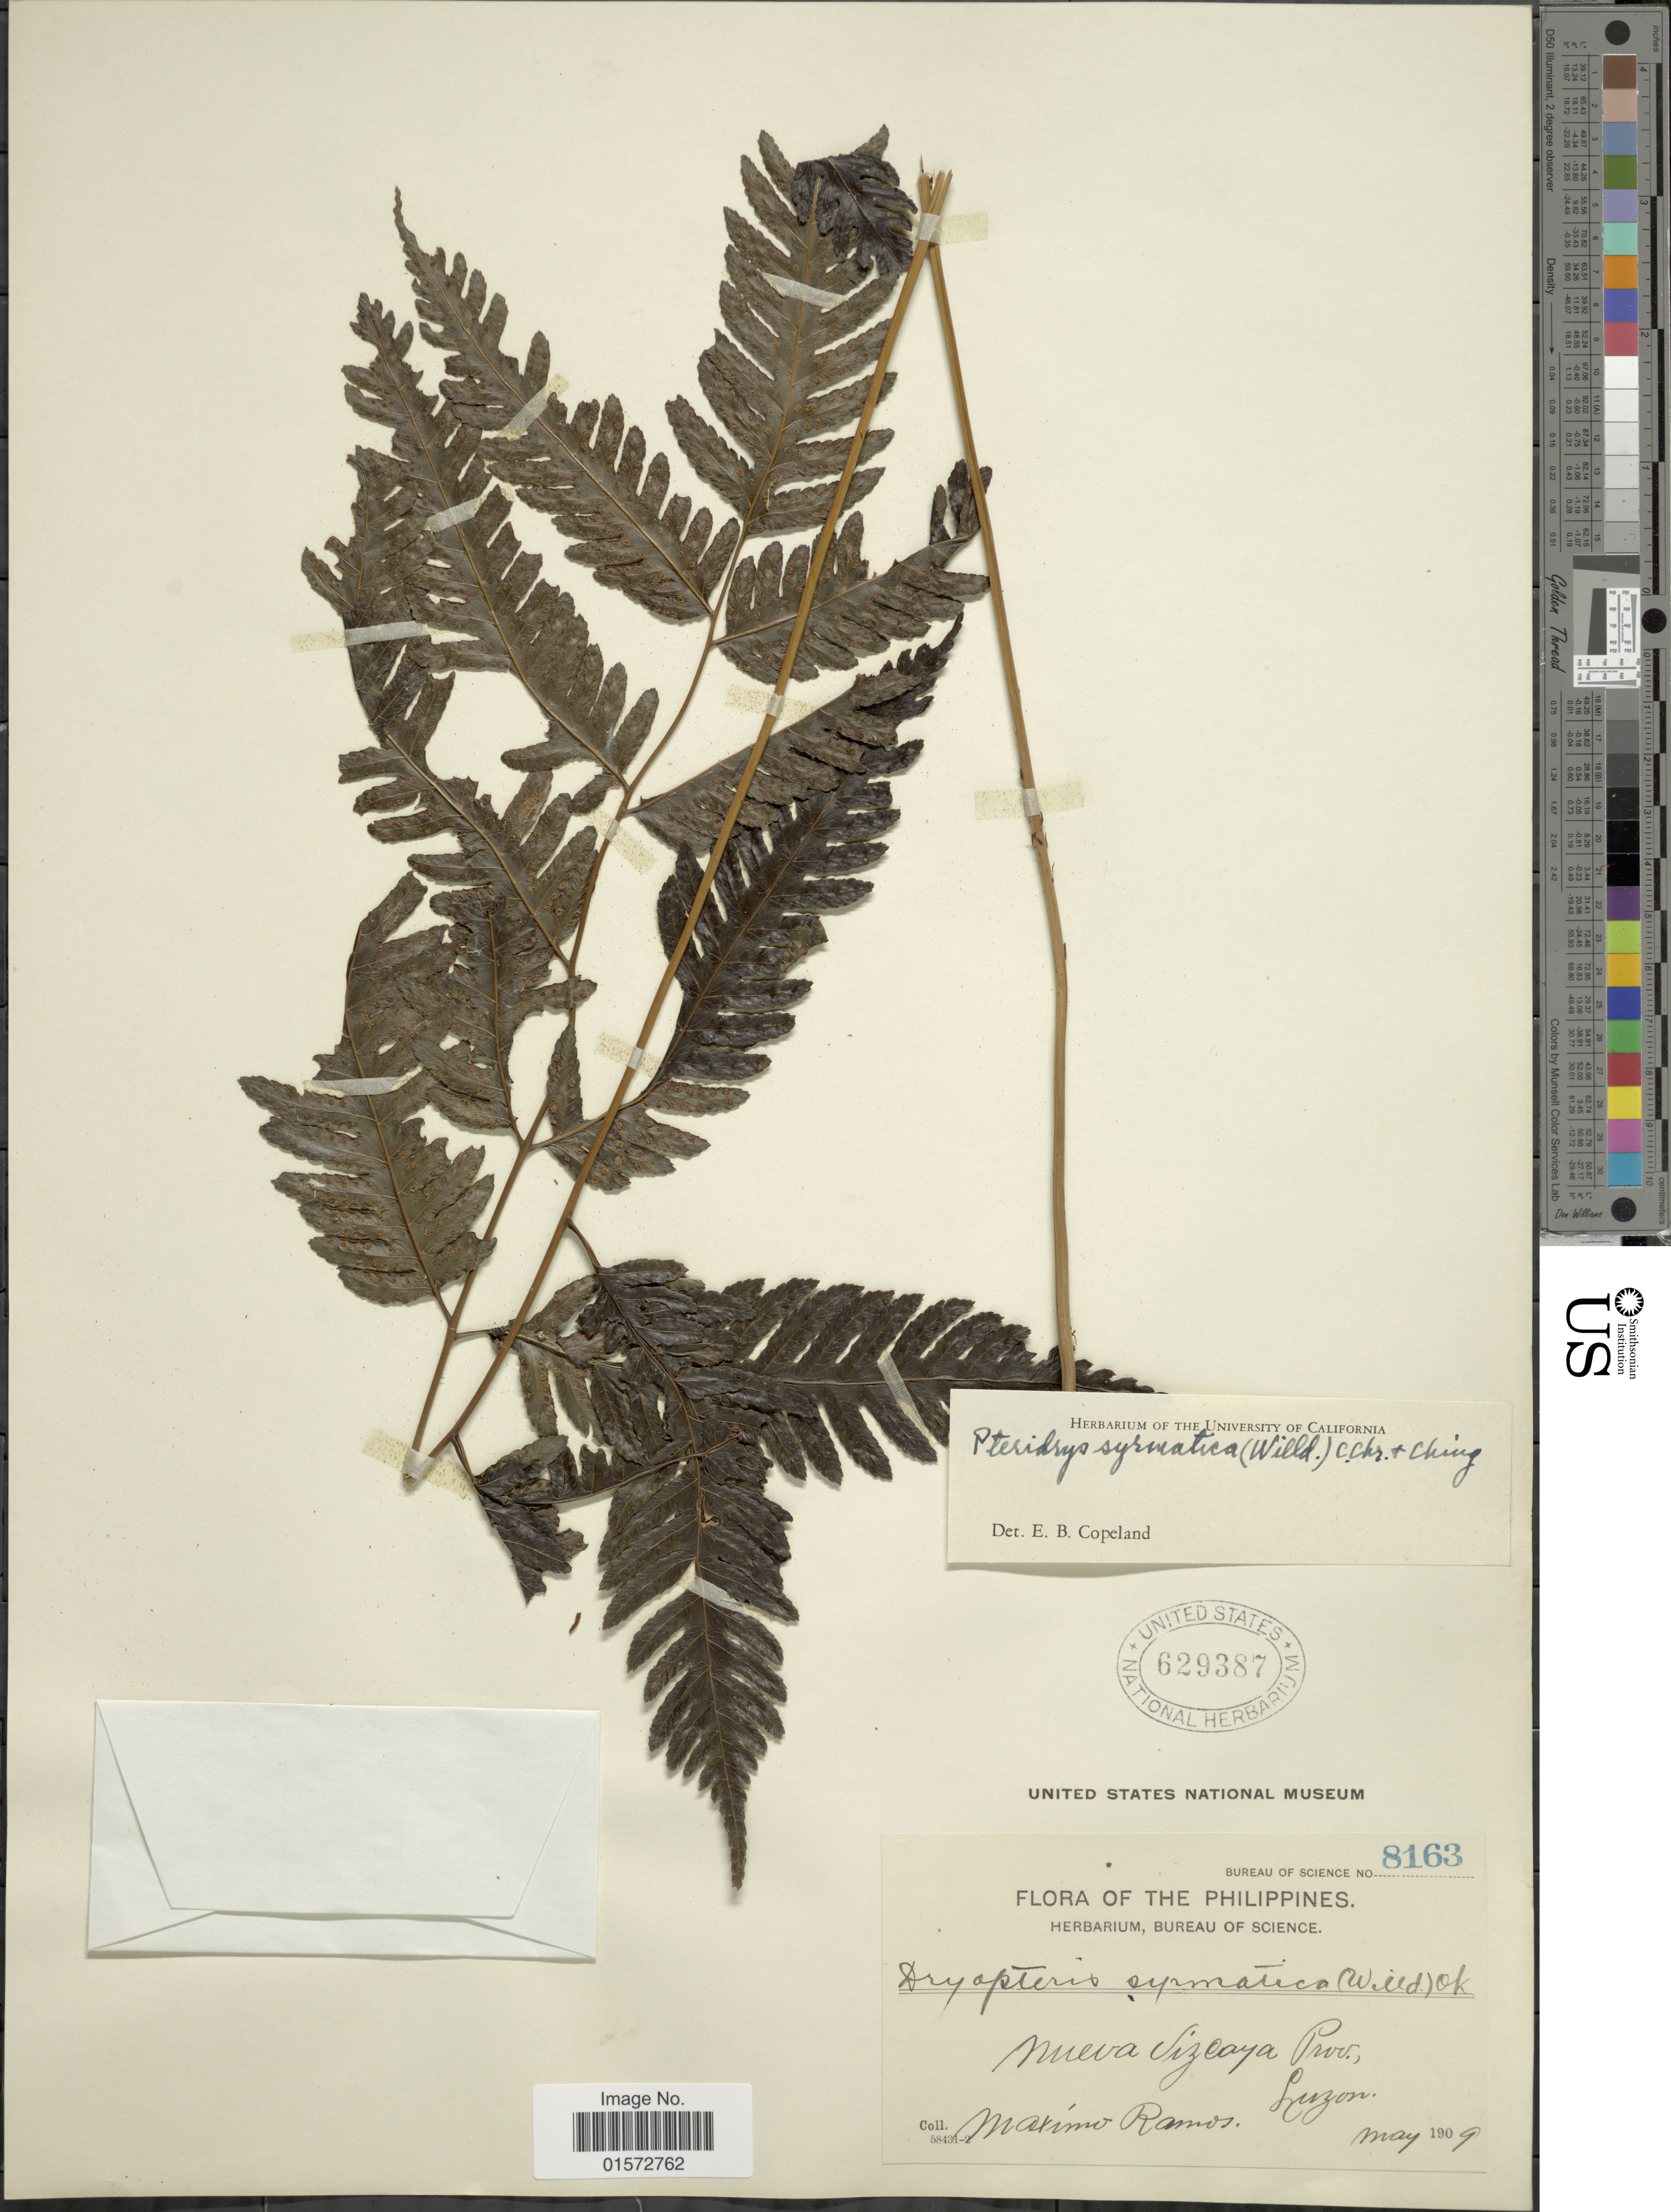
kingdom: Plantae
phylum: Tracheophyta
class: Polypodiopsida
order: Polypodiales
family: Tectariaceae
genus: Pteridrys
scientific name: Pteridrys syrmatica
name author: (Willd.) C. Chr. & Ching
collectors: M. Ramos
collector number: Bureau of Science 8163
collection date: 1909-05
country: Philippines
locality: Nueva Sizeaya, Prov. Luzon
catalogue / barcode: US 629387